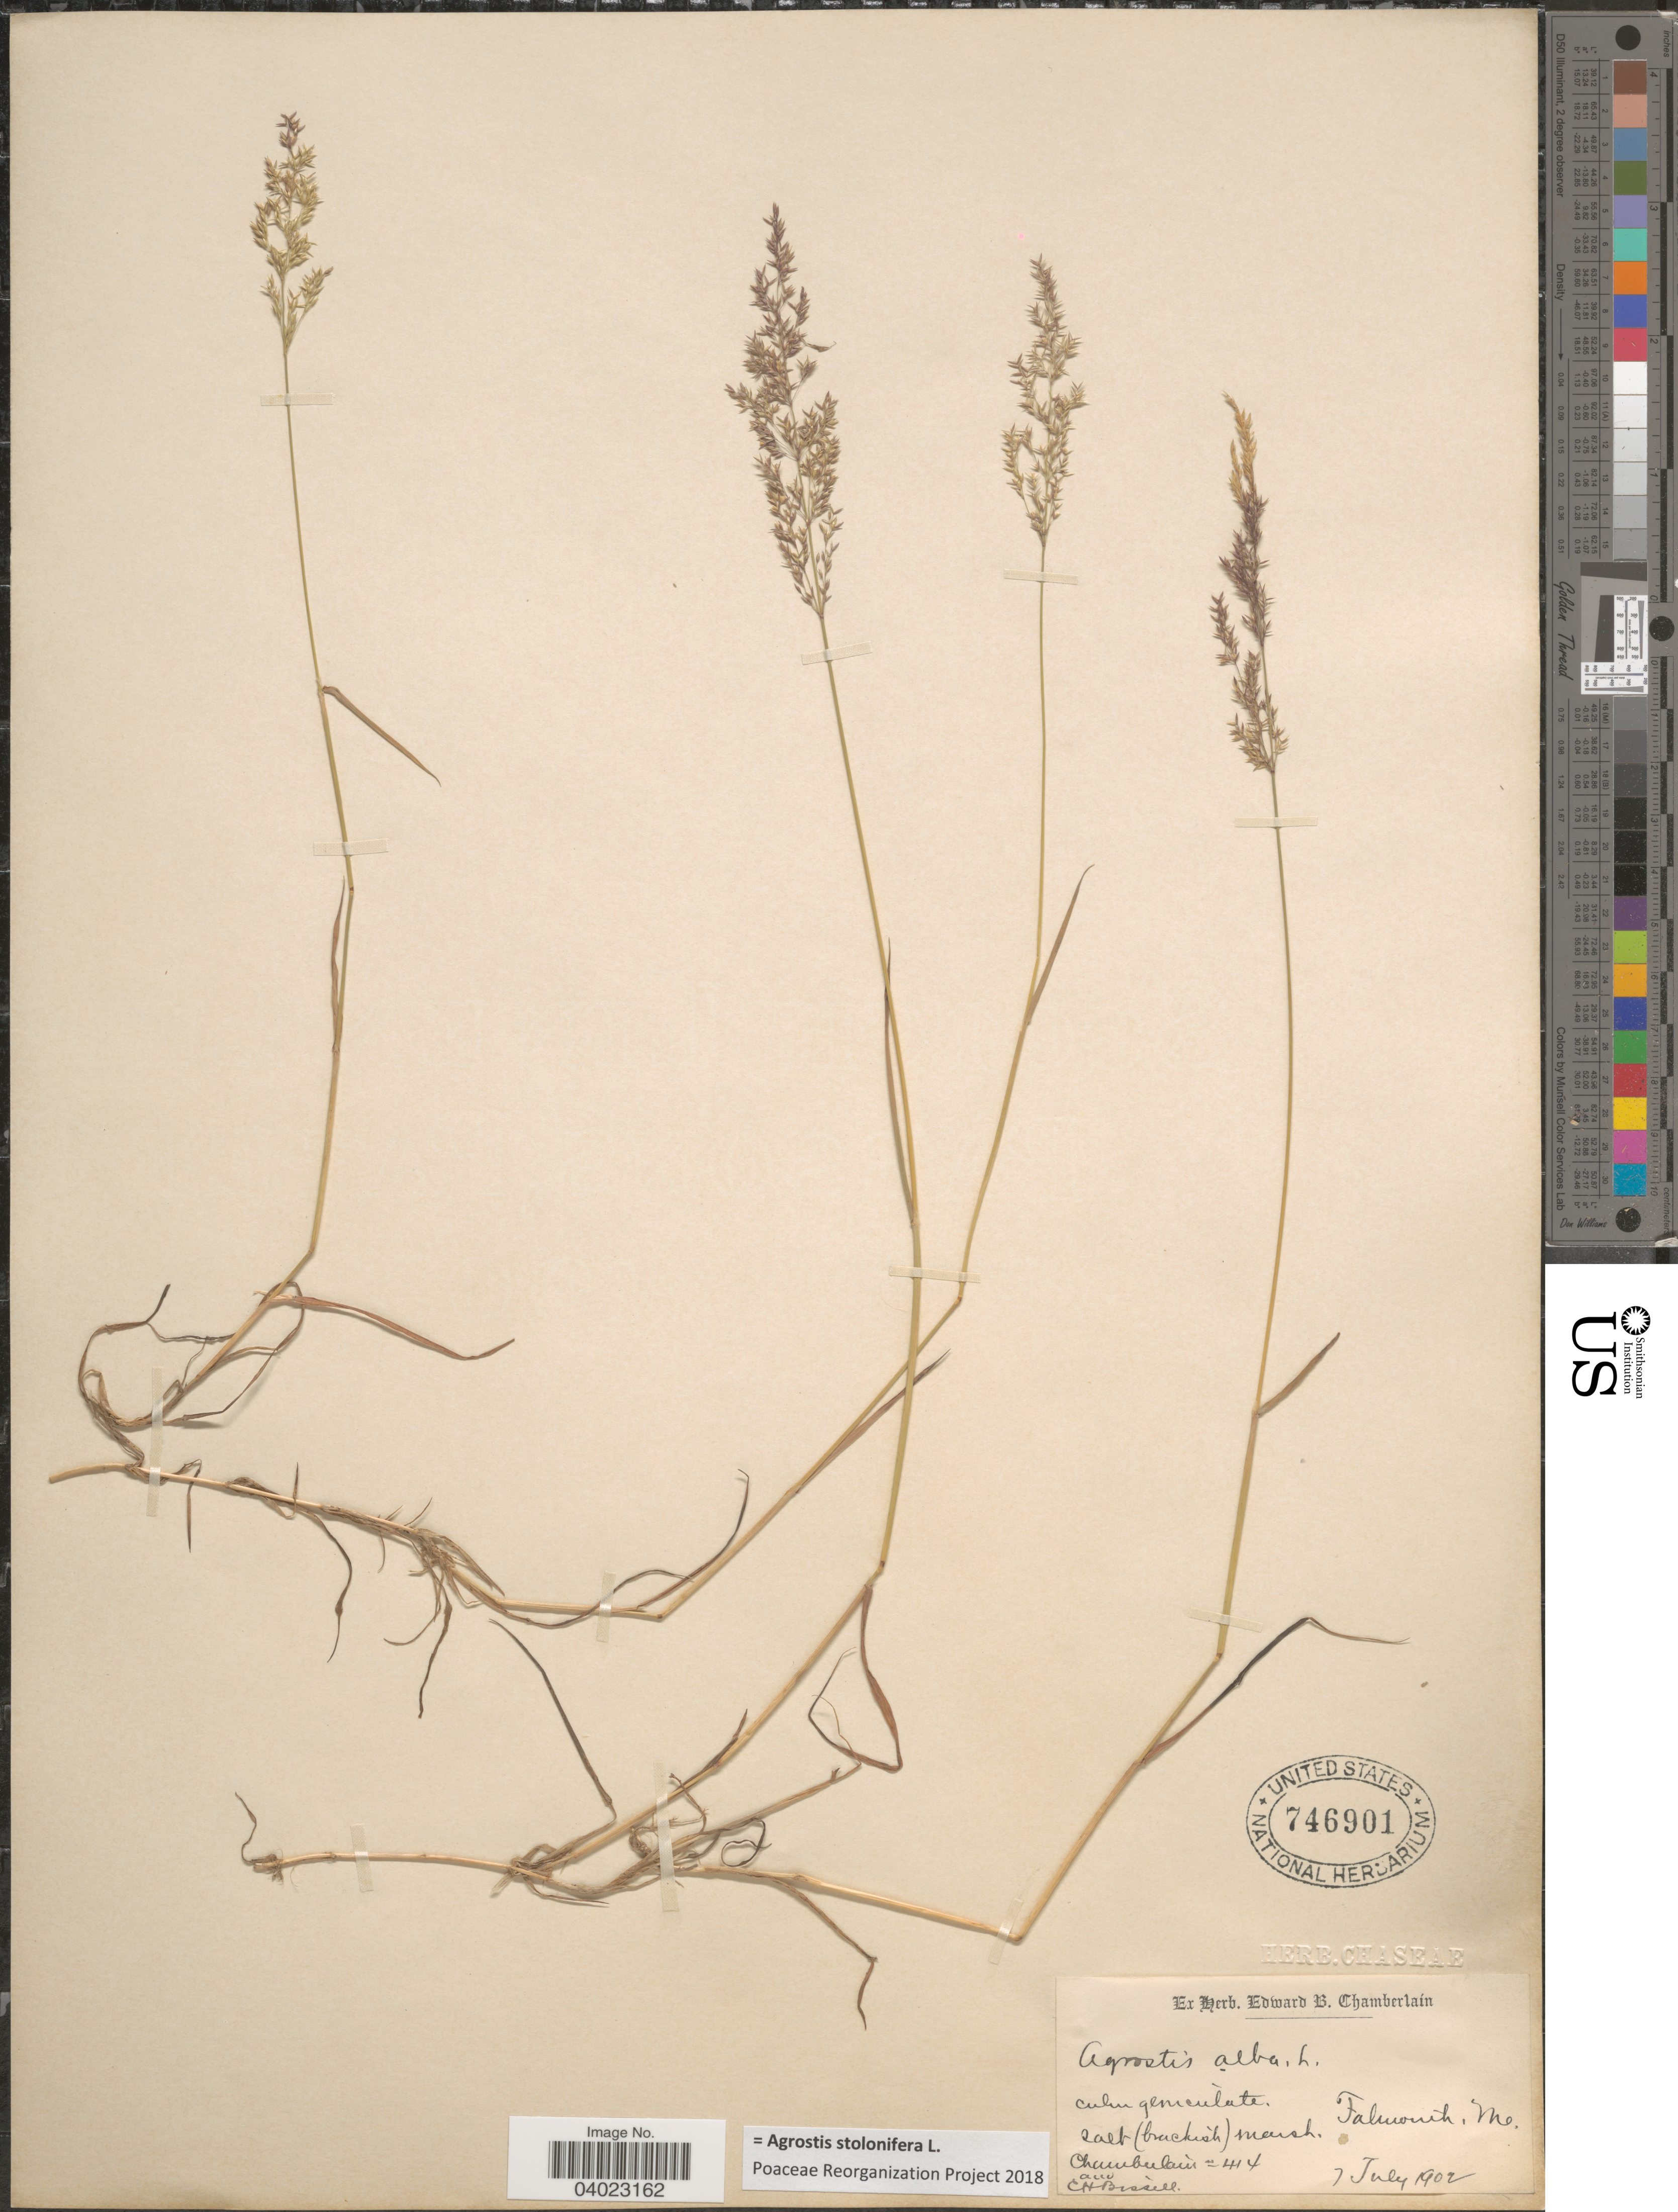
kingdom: Plantae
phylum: Tracheophyta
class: Liliopsida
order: Poales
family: Poaceae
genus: Agrostis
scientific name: Agrostis stolonifera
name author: L.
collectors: E. Chamberlain & C. Bissell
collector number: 414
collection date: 1902-07-07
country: United States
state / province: Maine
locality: Falmouth. Salt (brackish) marsh.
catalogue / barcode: US 746901